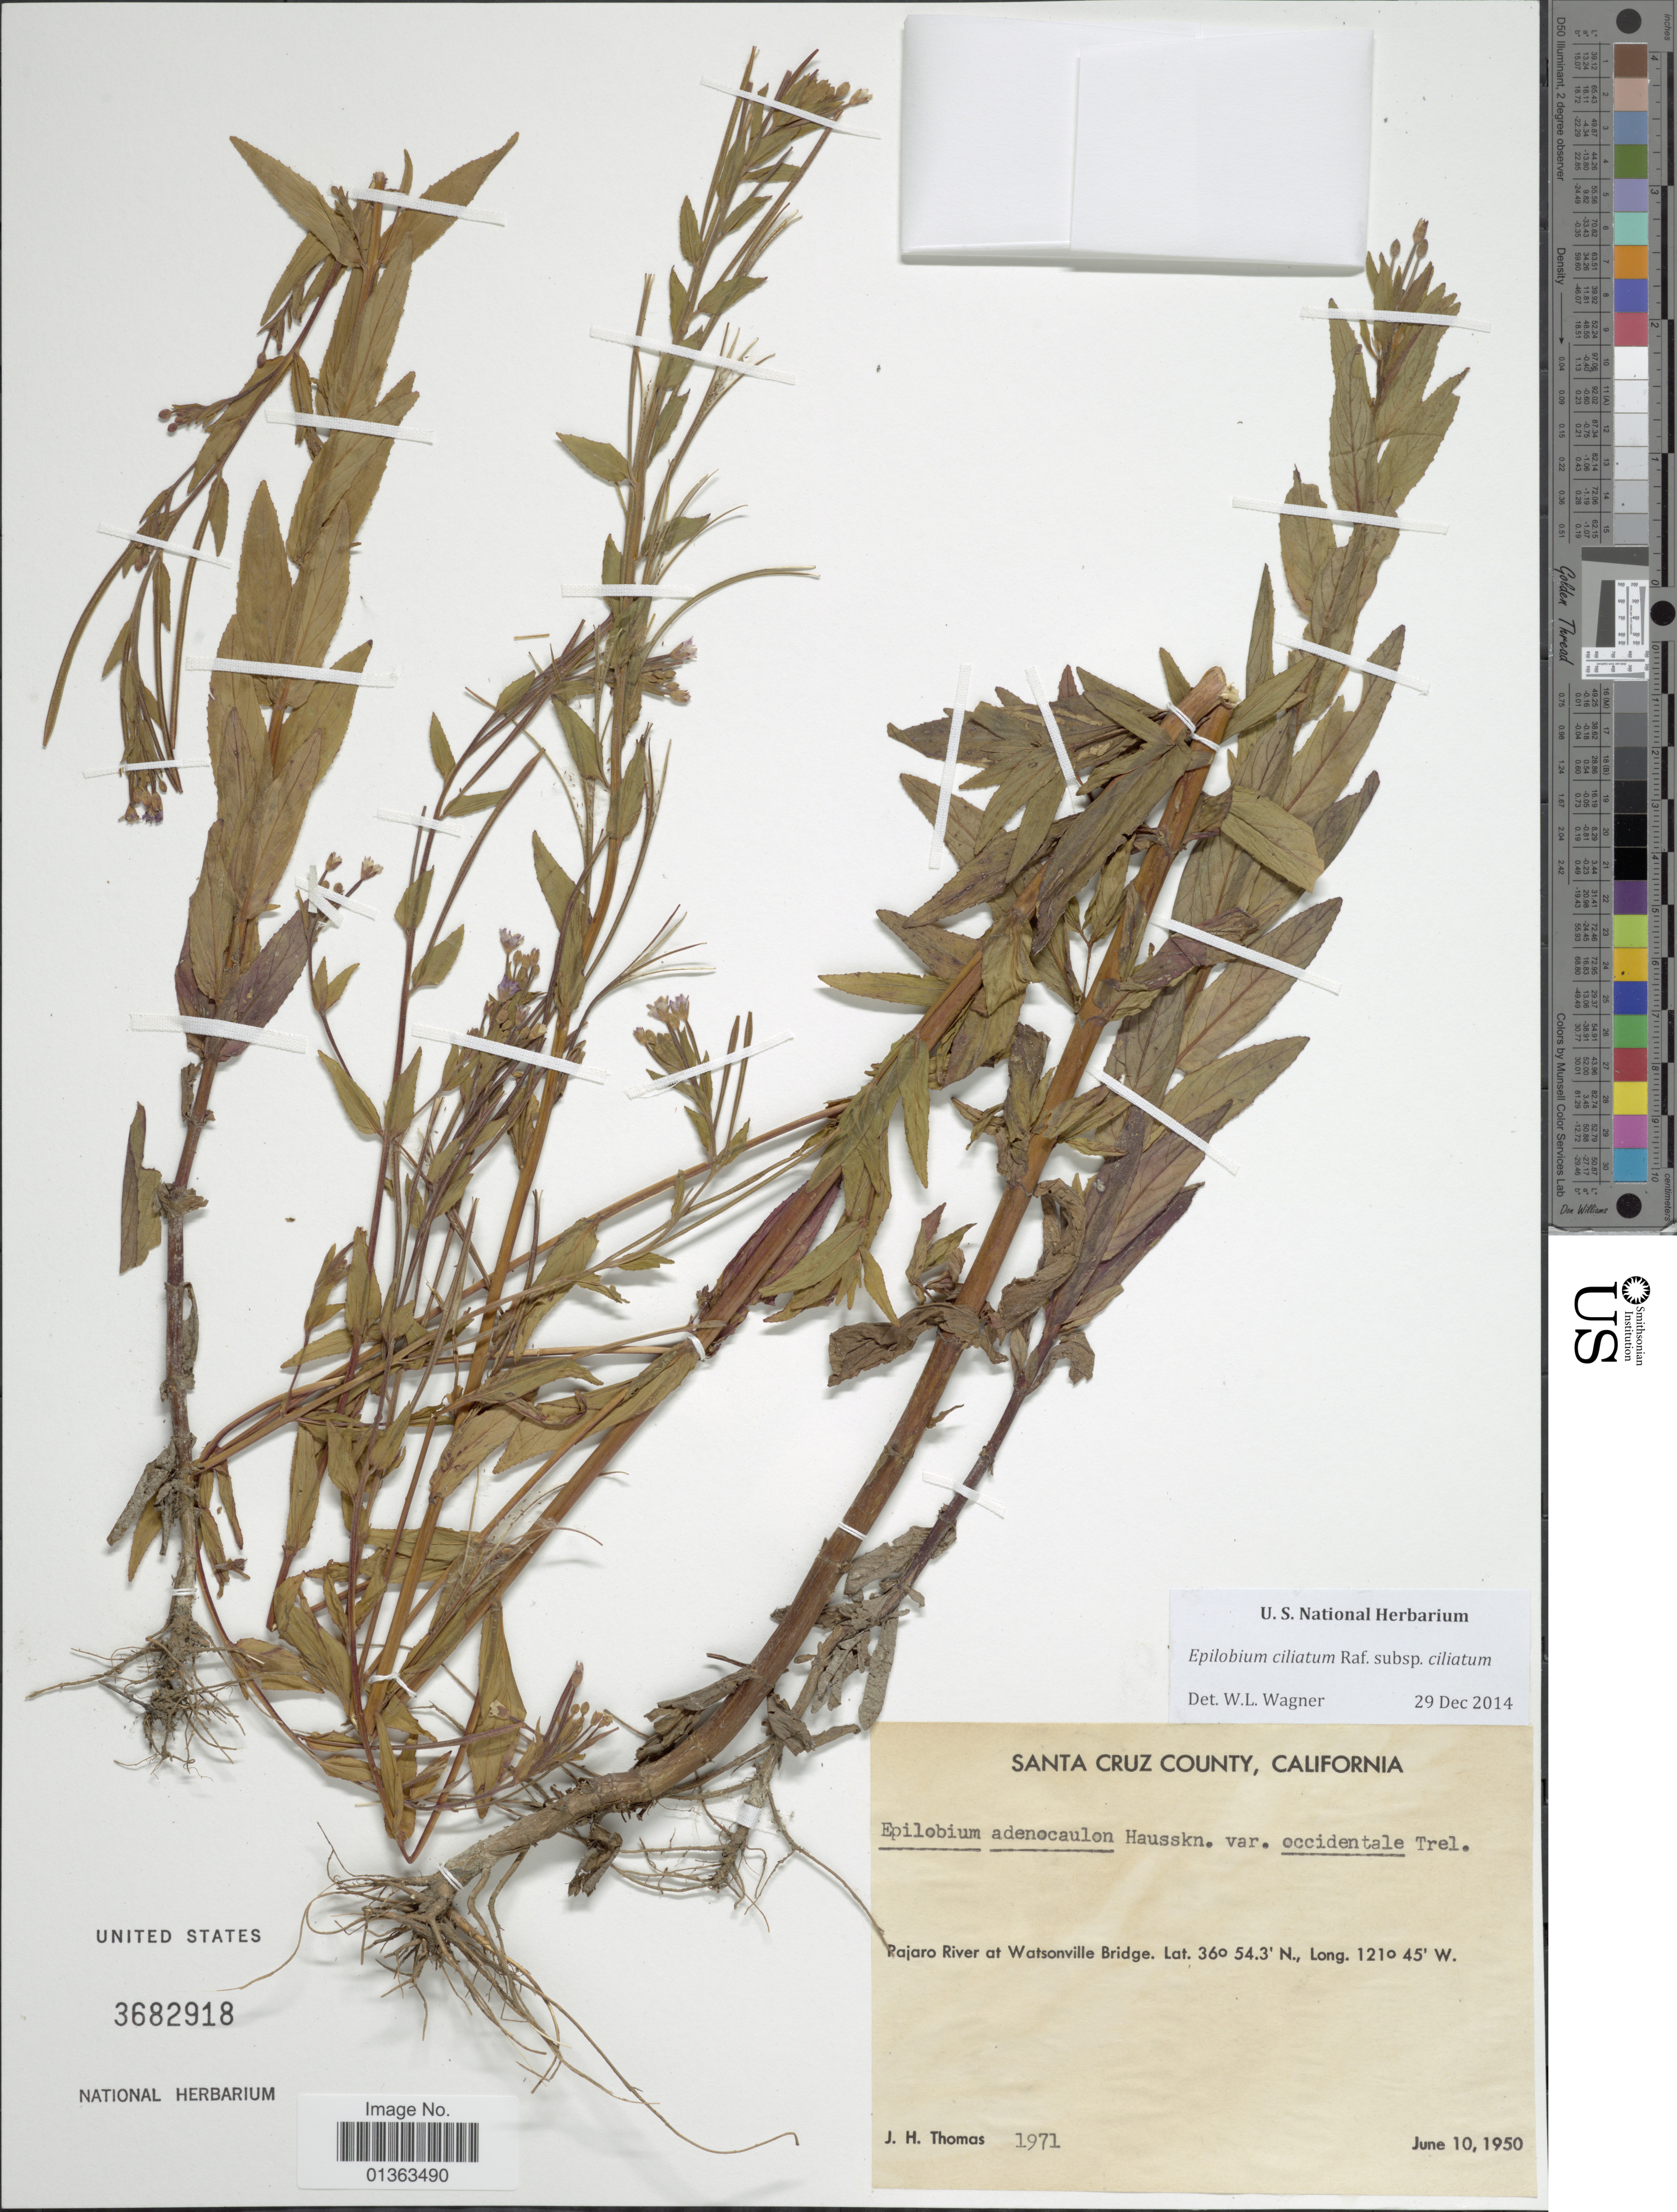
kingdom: Plantae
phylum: Tracheophyta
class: Magnoliopsida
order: Myrtales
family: Onagraceae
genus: Epilobium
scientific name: Epilobium ciliatum subsp. ciliatum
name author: Raf.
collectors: J. H. Thomas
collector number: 1971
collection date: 1950-06-10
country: United States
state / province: California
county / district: Santa Cruz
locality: Santa Cruz County. Pajaro River at Watsonville Bridge.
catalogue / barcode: US 3682918